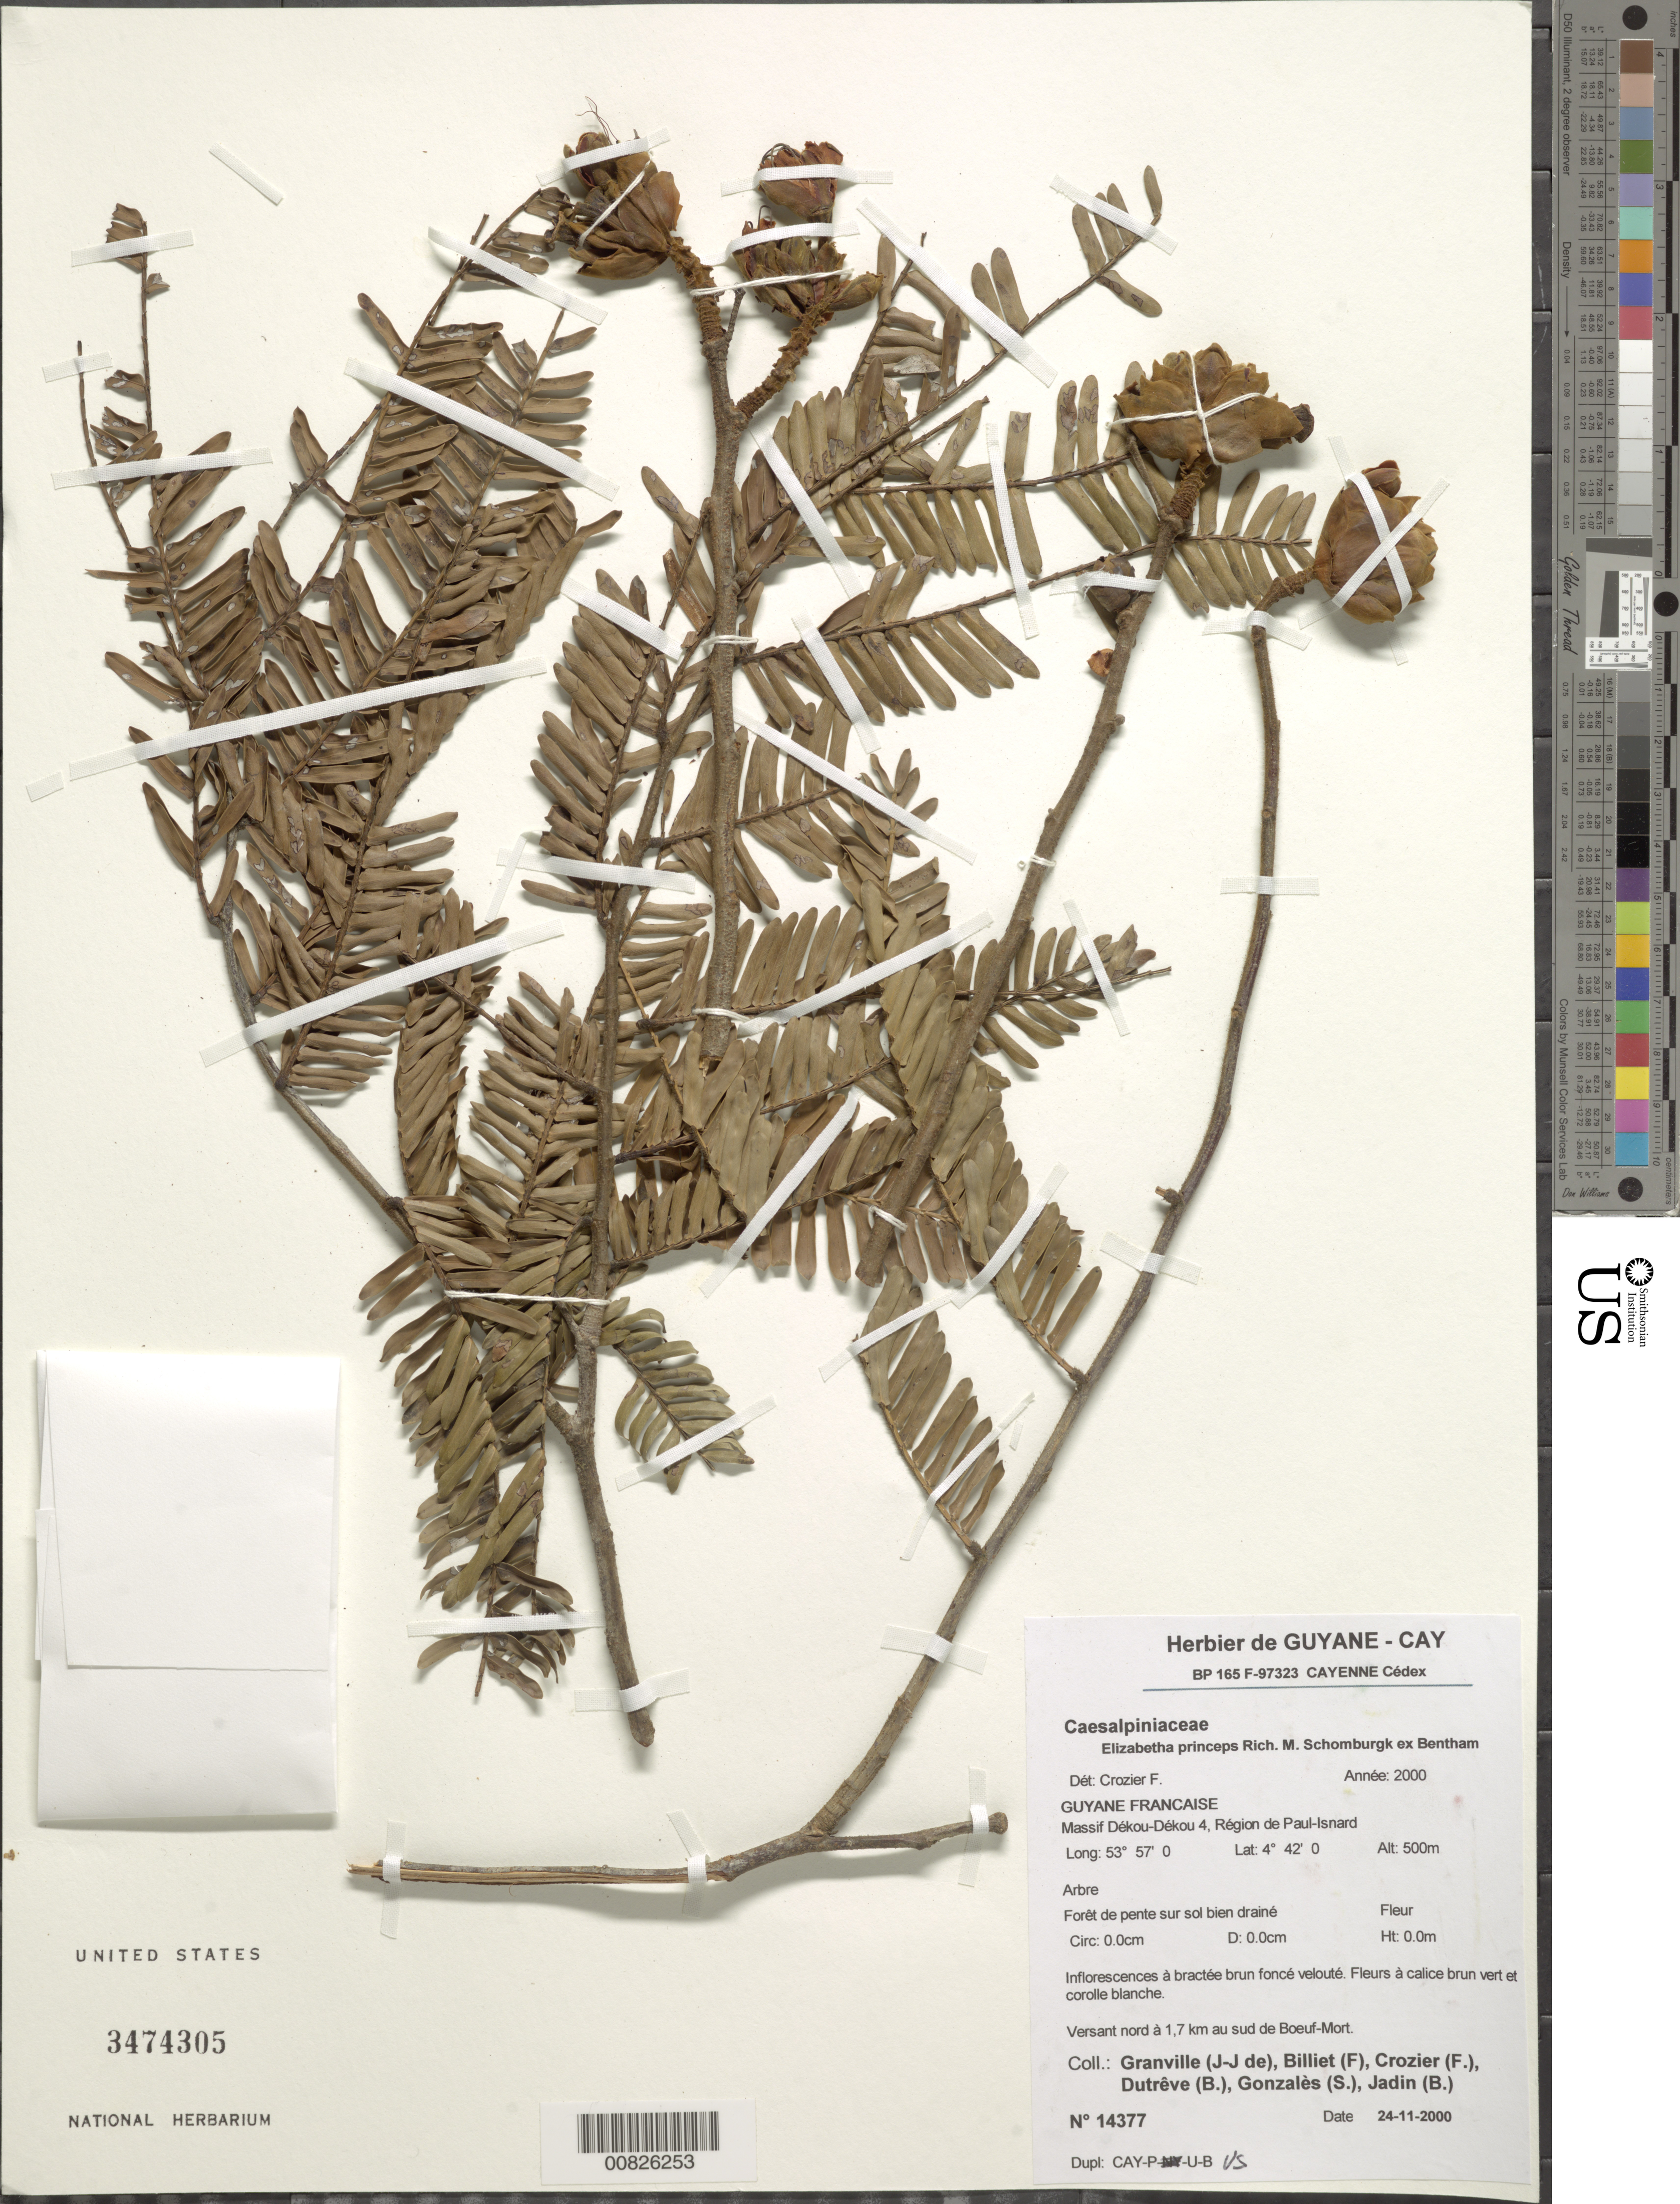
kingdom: Plantae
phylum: Tracheophyta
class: Magnoliopsida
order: Fabales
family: Fabaceae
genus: Elizabetha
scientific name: Elizabetha princeps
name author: R.H. Schomb. ex Benth.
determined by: Crozier, F.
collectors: J.-J. de Granville, F. Billiet, F. Crozier, B. Dutrêve, S. Gonzales & B. Jadin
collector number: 14377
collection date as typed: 24-Nov-00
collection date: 2000-11-24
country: French Guiana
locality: Massif Dékou-Dékou 4, région de Paul-Isnard; 1.7 km au sud de Boeuf-Mort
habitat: Forêt de pente sur sol bien draine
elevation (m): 500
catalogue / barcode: US 3474305